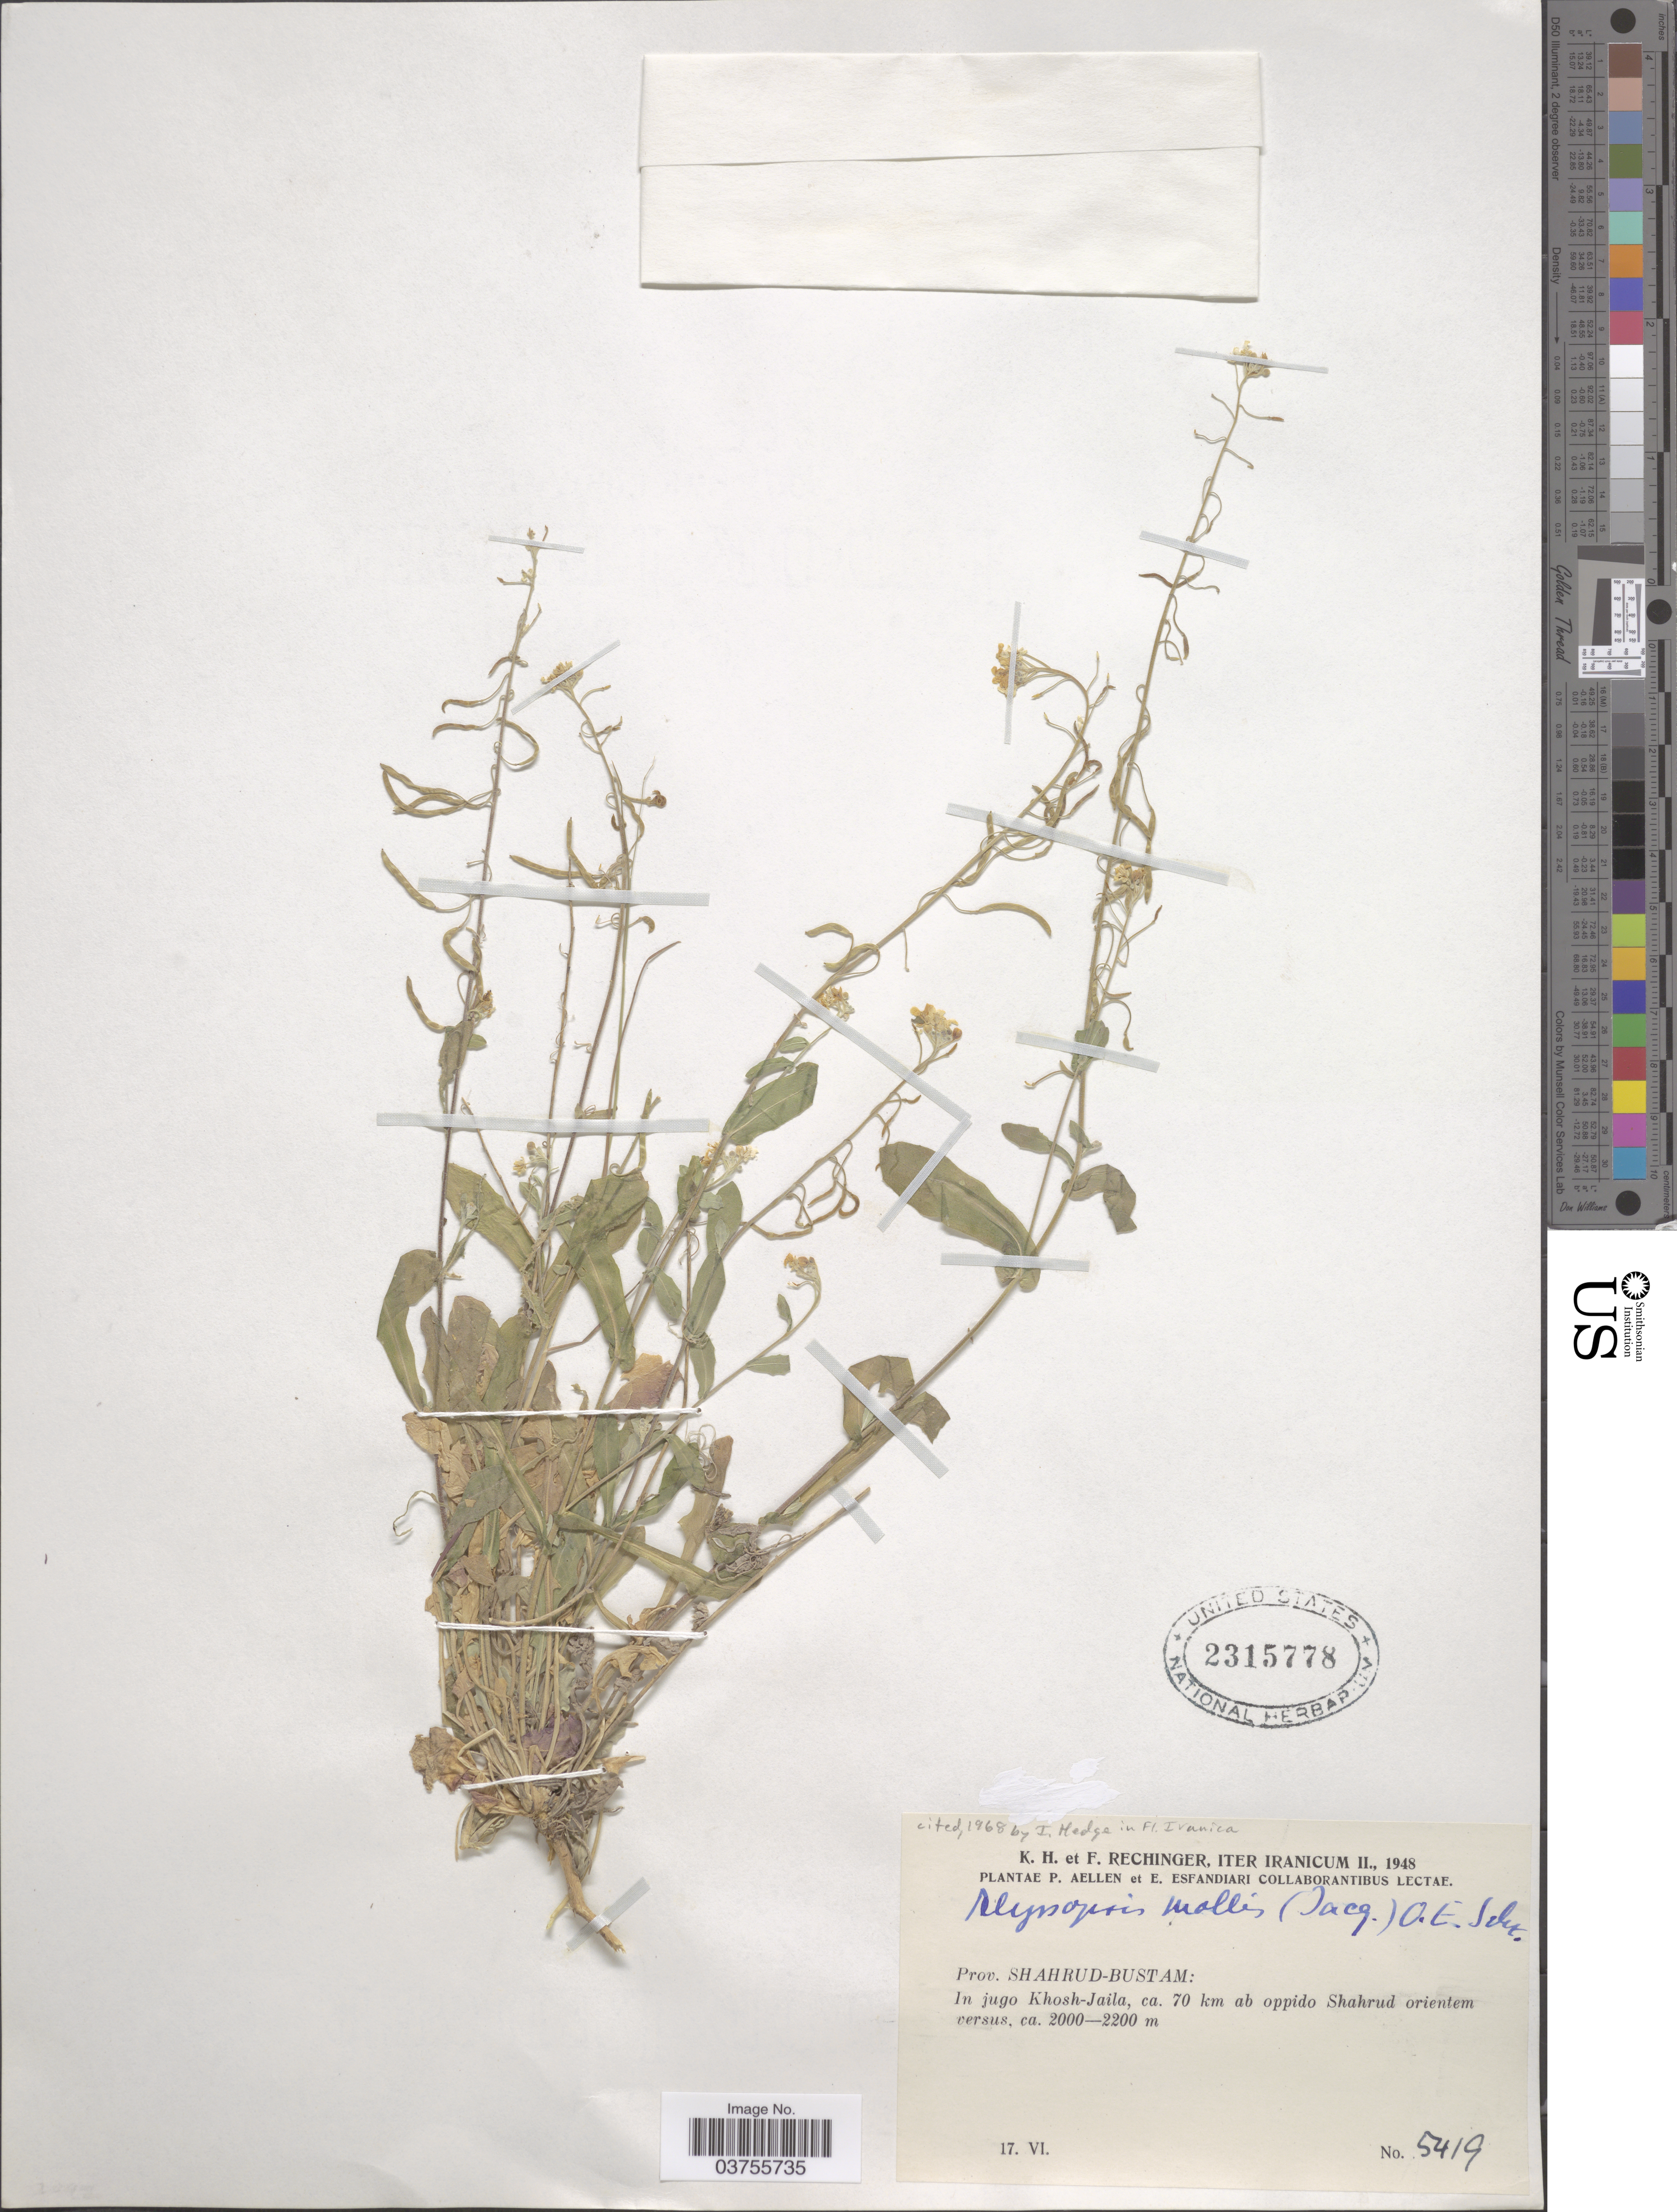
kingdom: Plantae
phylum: Tracheophyta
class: Magnoliopsida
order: Brassicales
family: Brassicaceae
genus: Alyssopsis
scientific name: Alyssopsis mollis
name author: (Jacq.) O.E. Schulz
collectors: K. H. Rechinger & F. Rechinger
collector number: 5419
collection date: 1948-06-17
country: Iran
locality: Prov. Shahrud-Bustam: In jugo Khosh-Jaila, ca. 70 km ab oppido Shahrud orientem versus.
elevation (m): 2000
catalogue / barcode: US 2315778